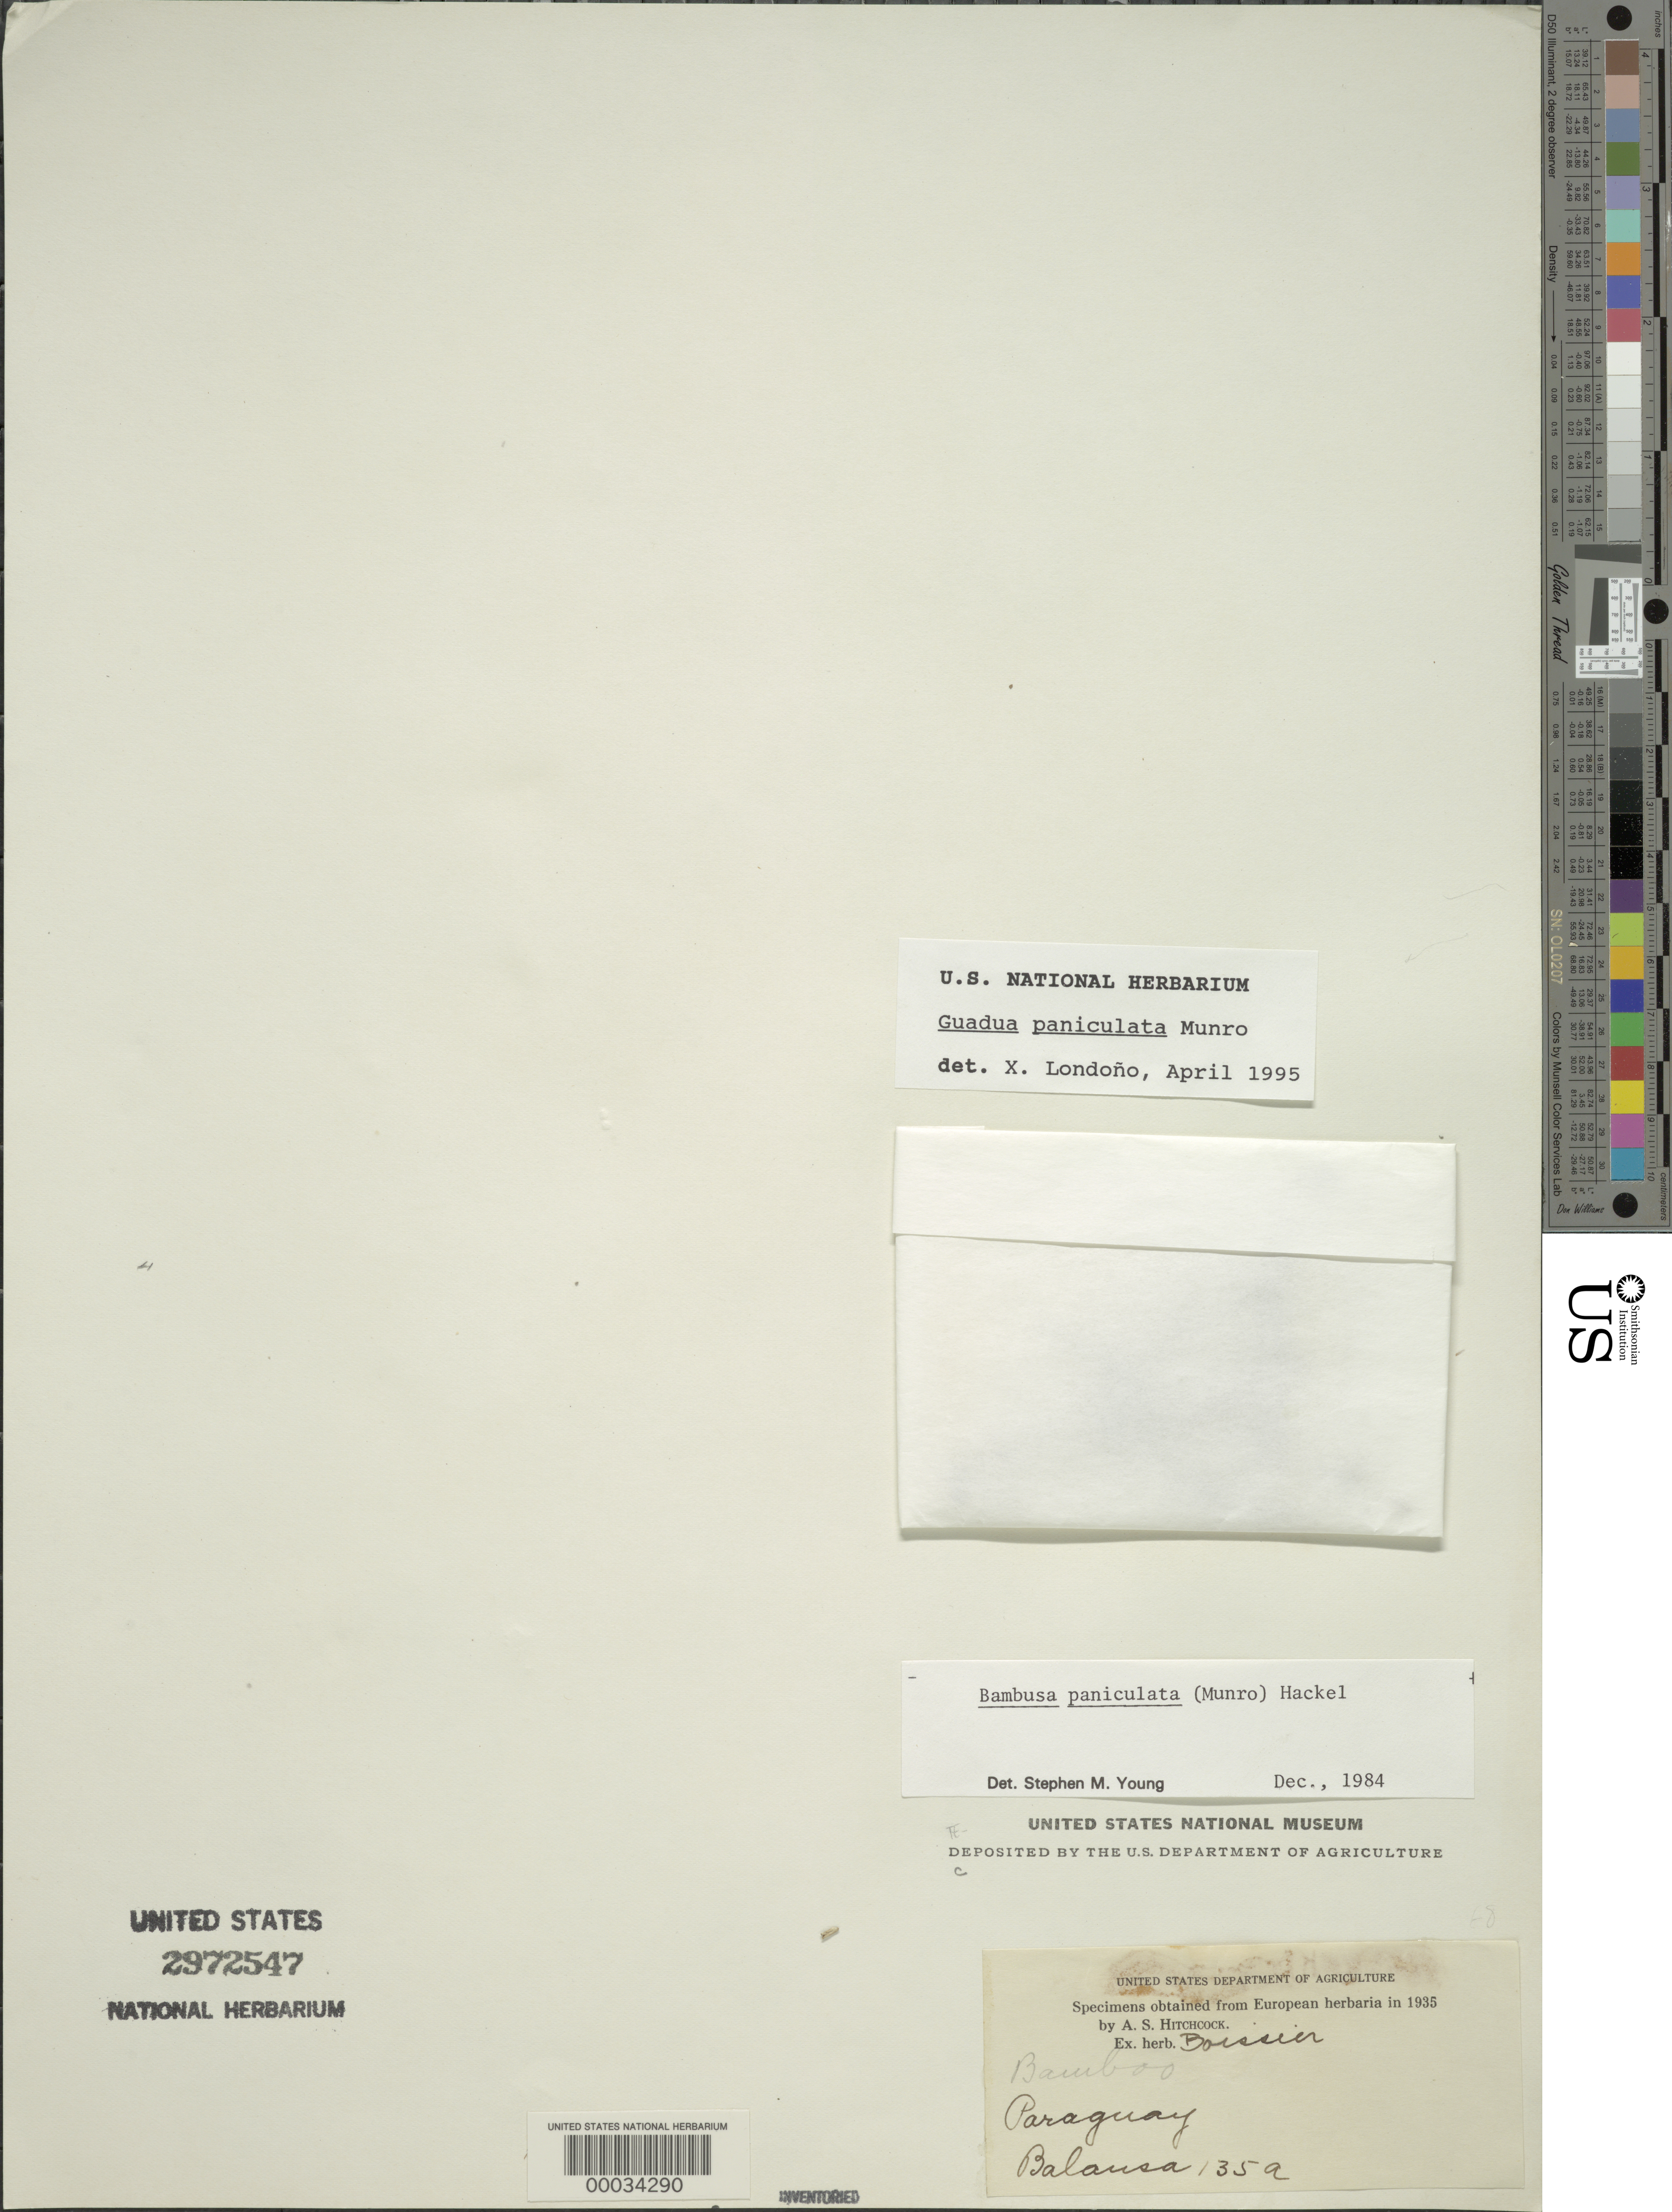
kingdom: Plantae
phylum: Tracheophyta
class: Liliopsida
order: Poales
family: Poaceae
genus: Guadua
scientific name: Guadua refracta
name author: Munro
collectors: B. Balansa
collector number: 135 A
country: Paraguay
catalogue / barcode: US 2972547